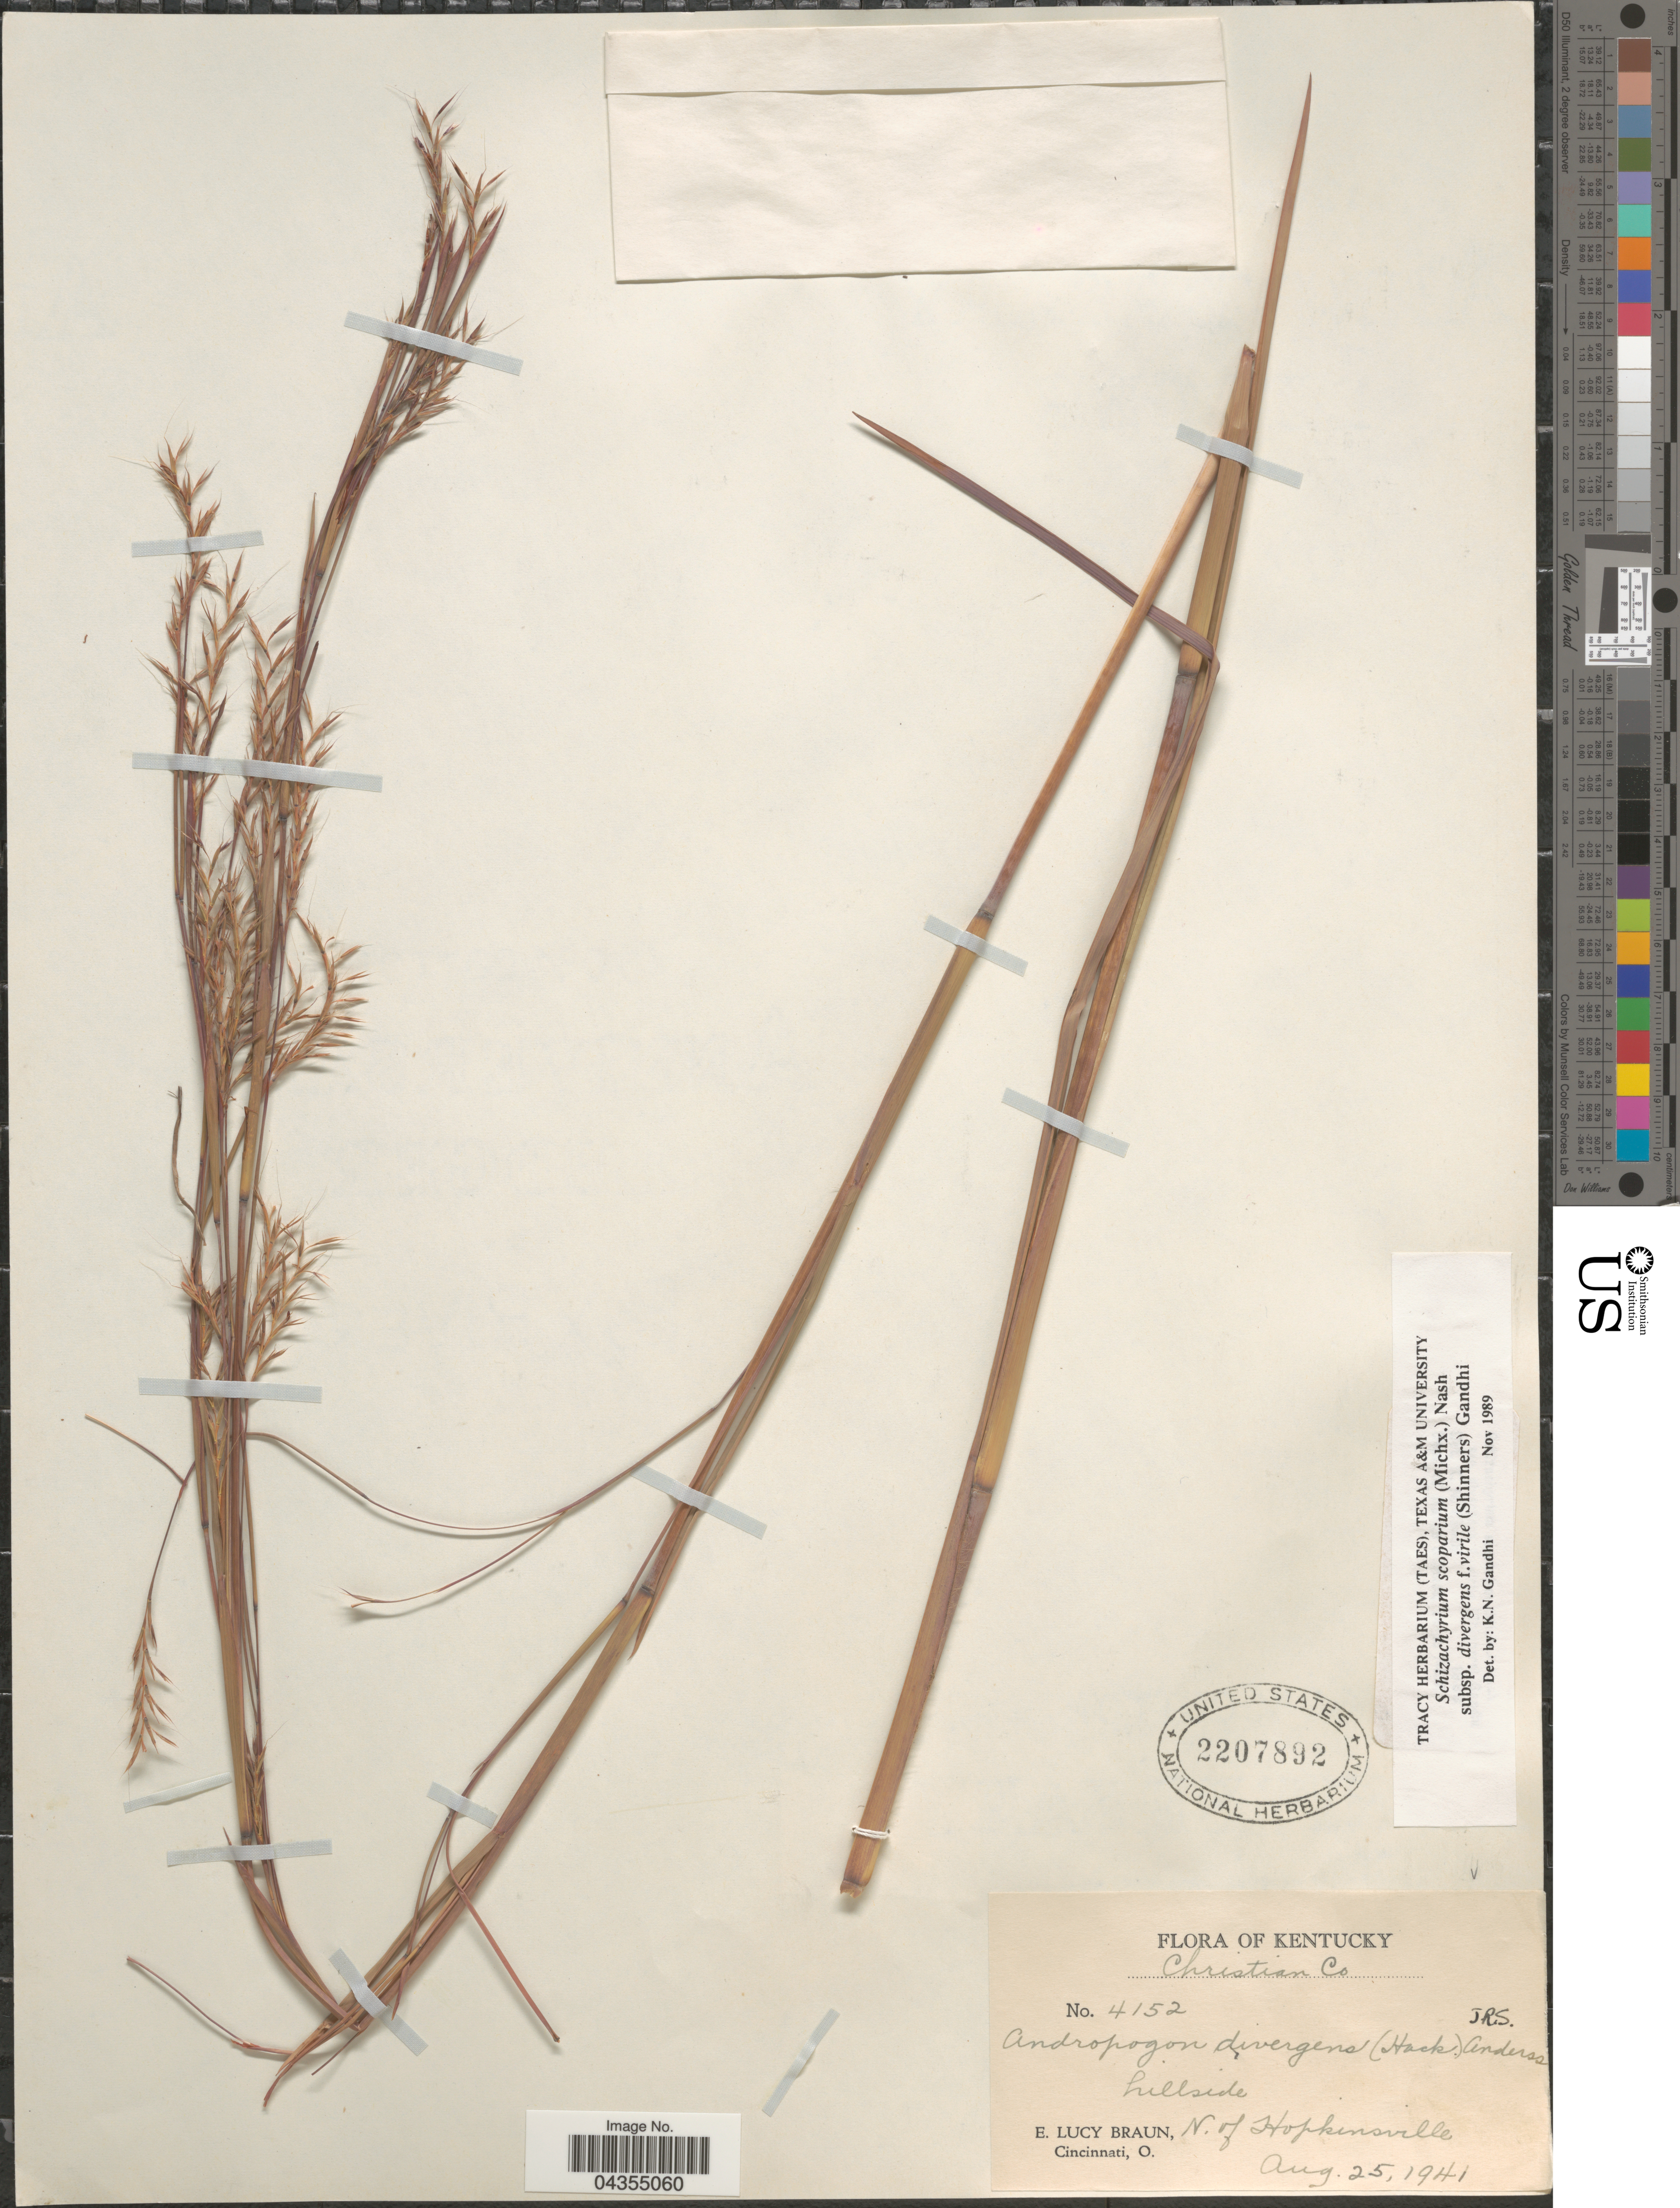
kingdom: Plantae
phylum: Tracheophyta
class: Liliopsida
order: Poales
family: Poaceae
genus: Schizachyrium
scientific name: Schizachyrium scoparium var. divergens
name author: (Hack.) Gould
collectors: E. L. Braun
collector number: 4152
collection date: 1941-08-25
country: United States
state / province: Kentucky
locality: Christian Co. N. of Hopkinsville.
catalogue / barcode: US 2207892